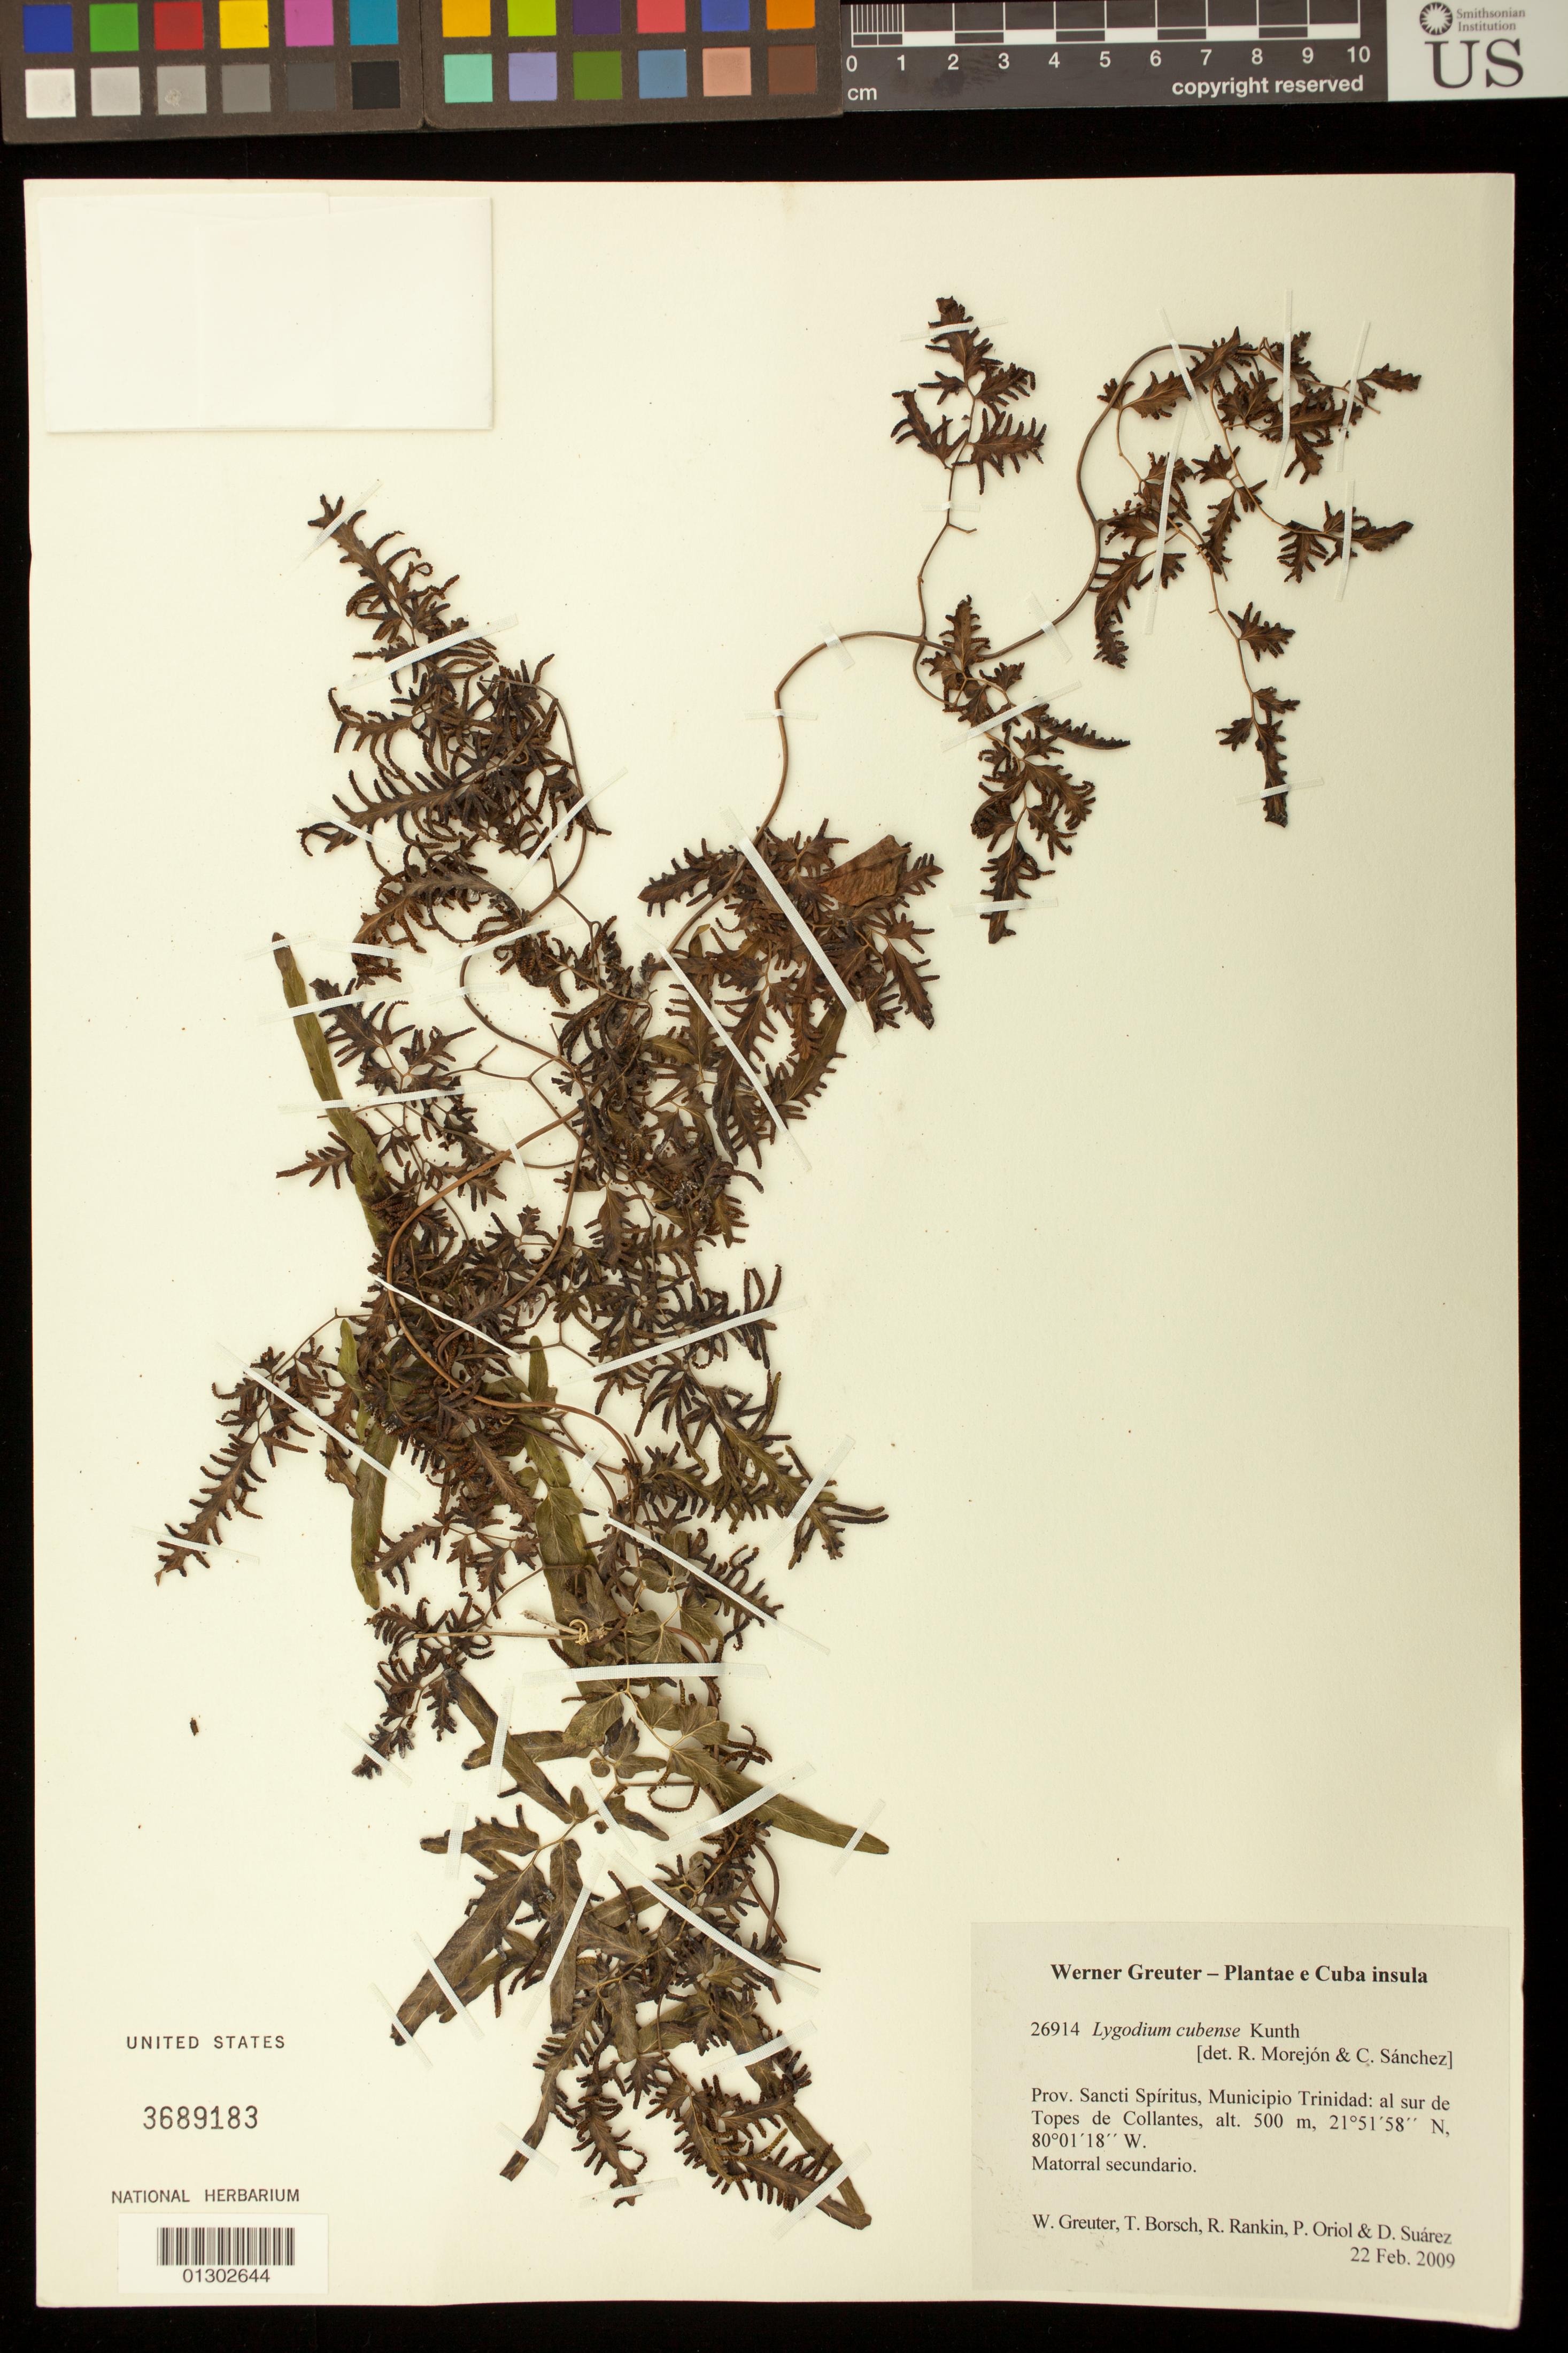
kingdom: Plantae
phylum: Tracheophyta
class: Polypodiopsida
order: Schizaeales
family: Lygodiaceae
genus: Lygodium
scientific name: Lygodium cubense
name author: Kunth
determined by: Morejón, R.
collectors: W. R. Greuter, T. Borsch, R. Rankin Rodriguez, P. Oriol & D. Suárez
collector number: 26914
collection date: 2009-02-22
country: Cuba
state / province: Sancti Spiritus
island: Cuba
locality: Municipio Trinidad; al sur de Topes de Collantes.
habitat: Matorral secundario.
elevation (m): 500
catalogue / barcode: US 3689183